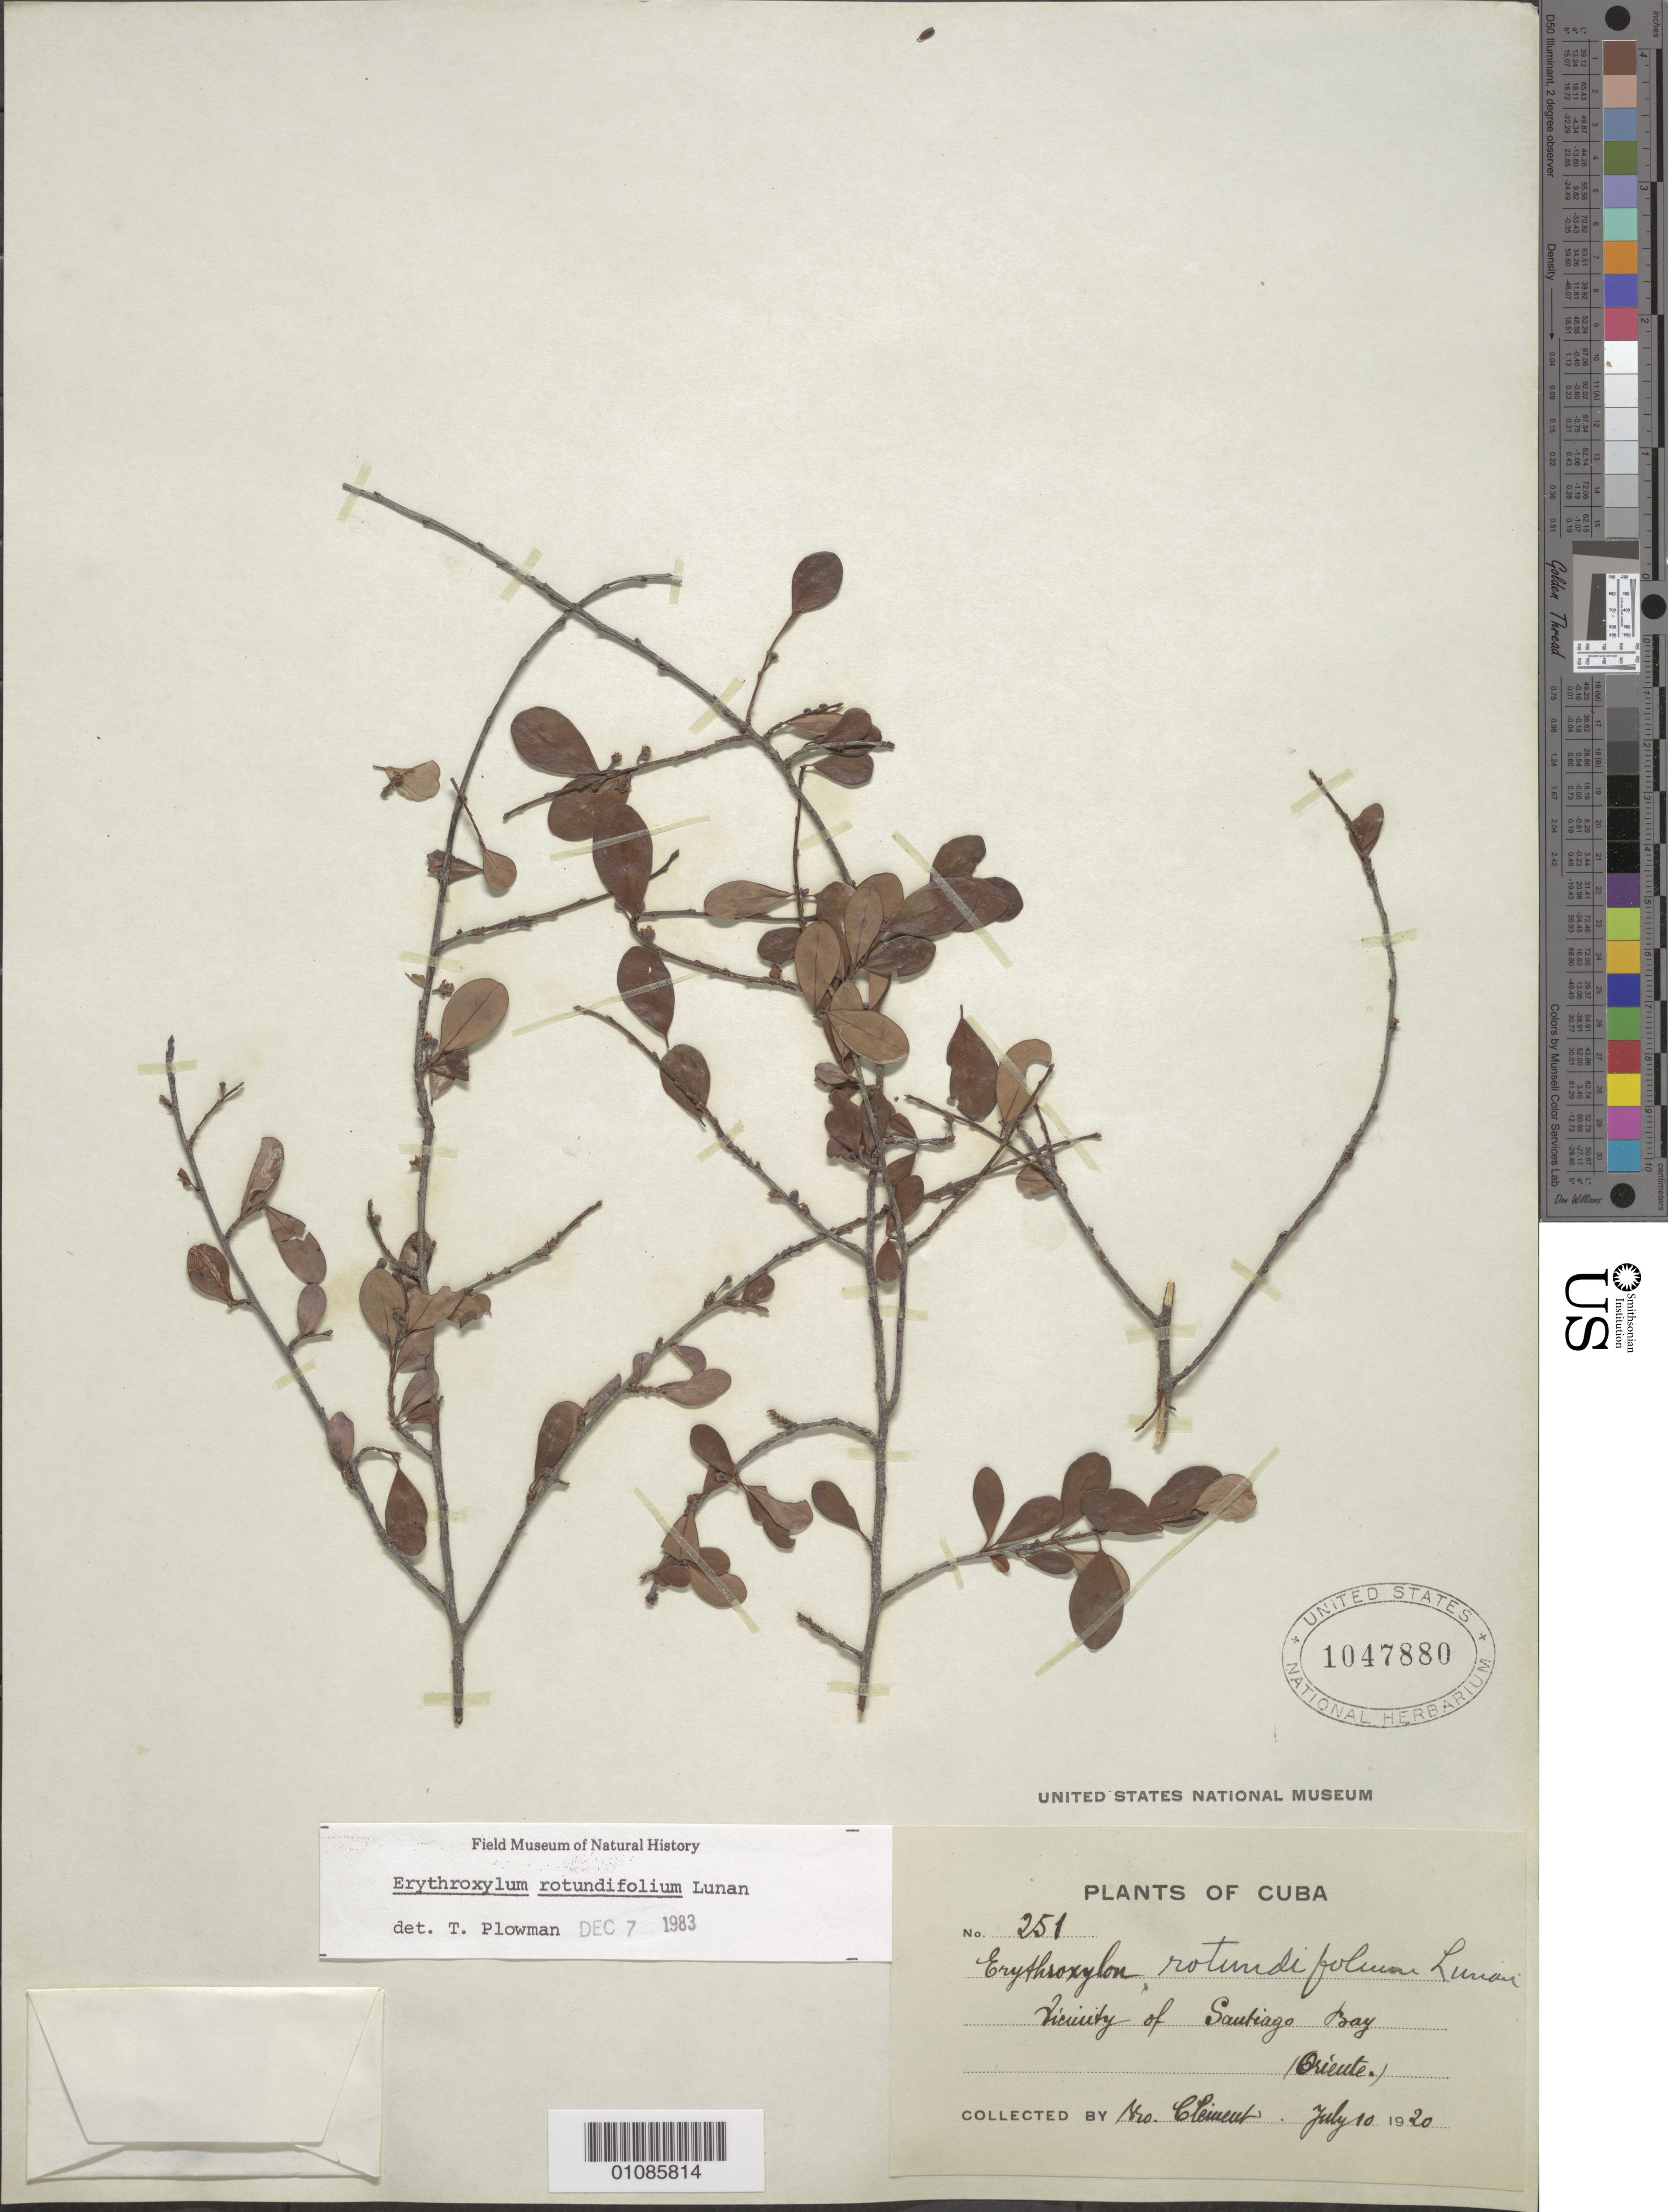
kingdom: Plantae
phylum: Tracheophyta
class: Magnoliopsida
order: Malpighiales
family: Erythroxylaceae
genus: Erythroxylum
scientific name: Erythroxylum rotundifolium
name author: Lunan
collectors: Bro. Clemente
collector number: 251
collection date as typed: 10 Jul 1920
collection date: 1920-07-10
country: Cuba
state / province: Santiago de Cuba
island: Cuba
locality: Santiago Bay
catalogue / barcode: US 1047880